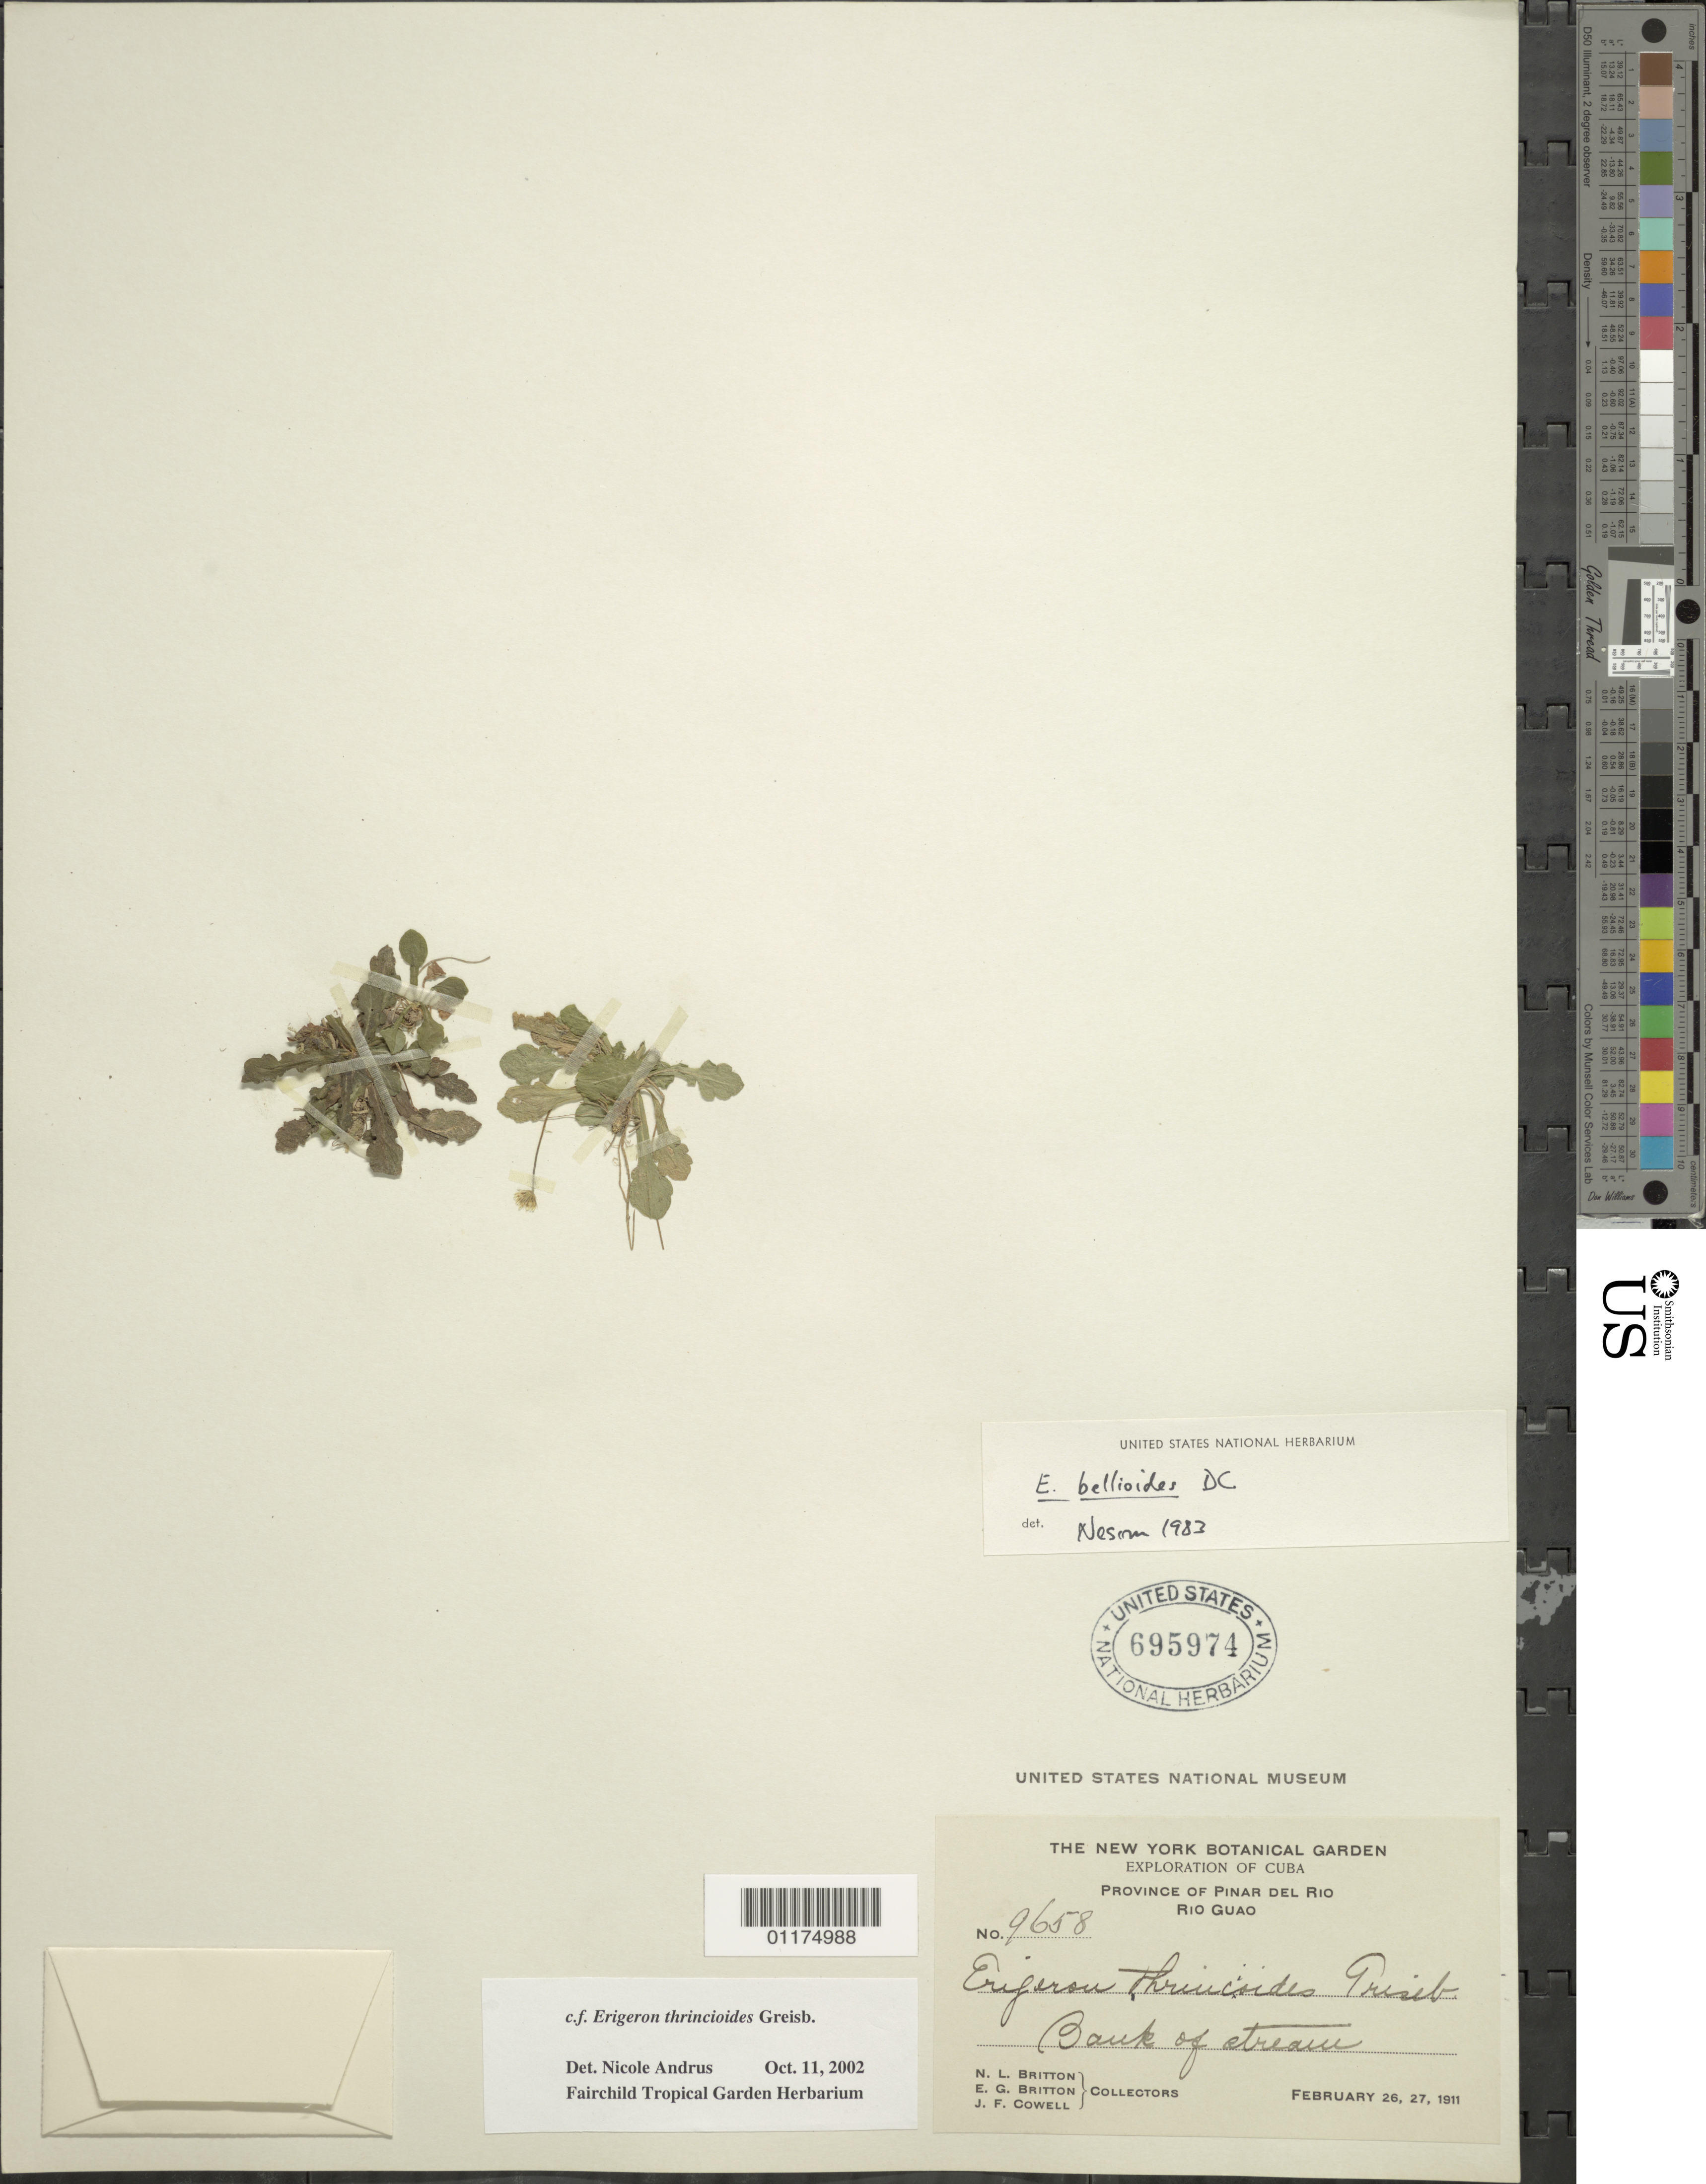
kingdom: Plantae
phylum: Tracheophyta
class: Magnoliopsida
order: Asterales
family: Asteraceae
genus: Erigeron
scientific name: Erigeron thrincioides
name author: Griseb.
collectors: N. Britton, E. G. Britton & J. F. Cowell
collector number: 9658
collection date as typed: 26 Feb 1911 to 27 Feb 1911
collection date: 1911-02-26/1911-02-27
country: Cuba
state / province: Pinar del Rio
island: Cuba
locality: Rio Guao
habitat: Bank of stream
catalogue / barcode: US 695974